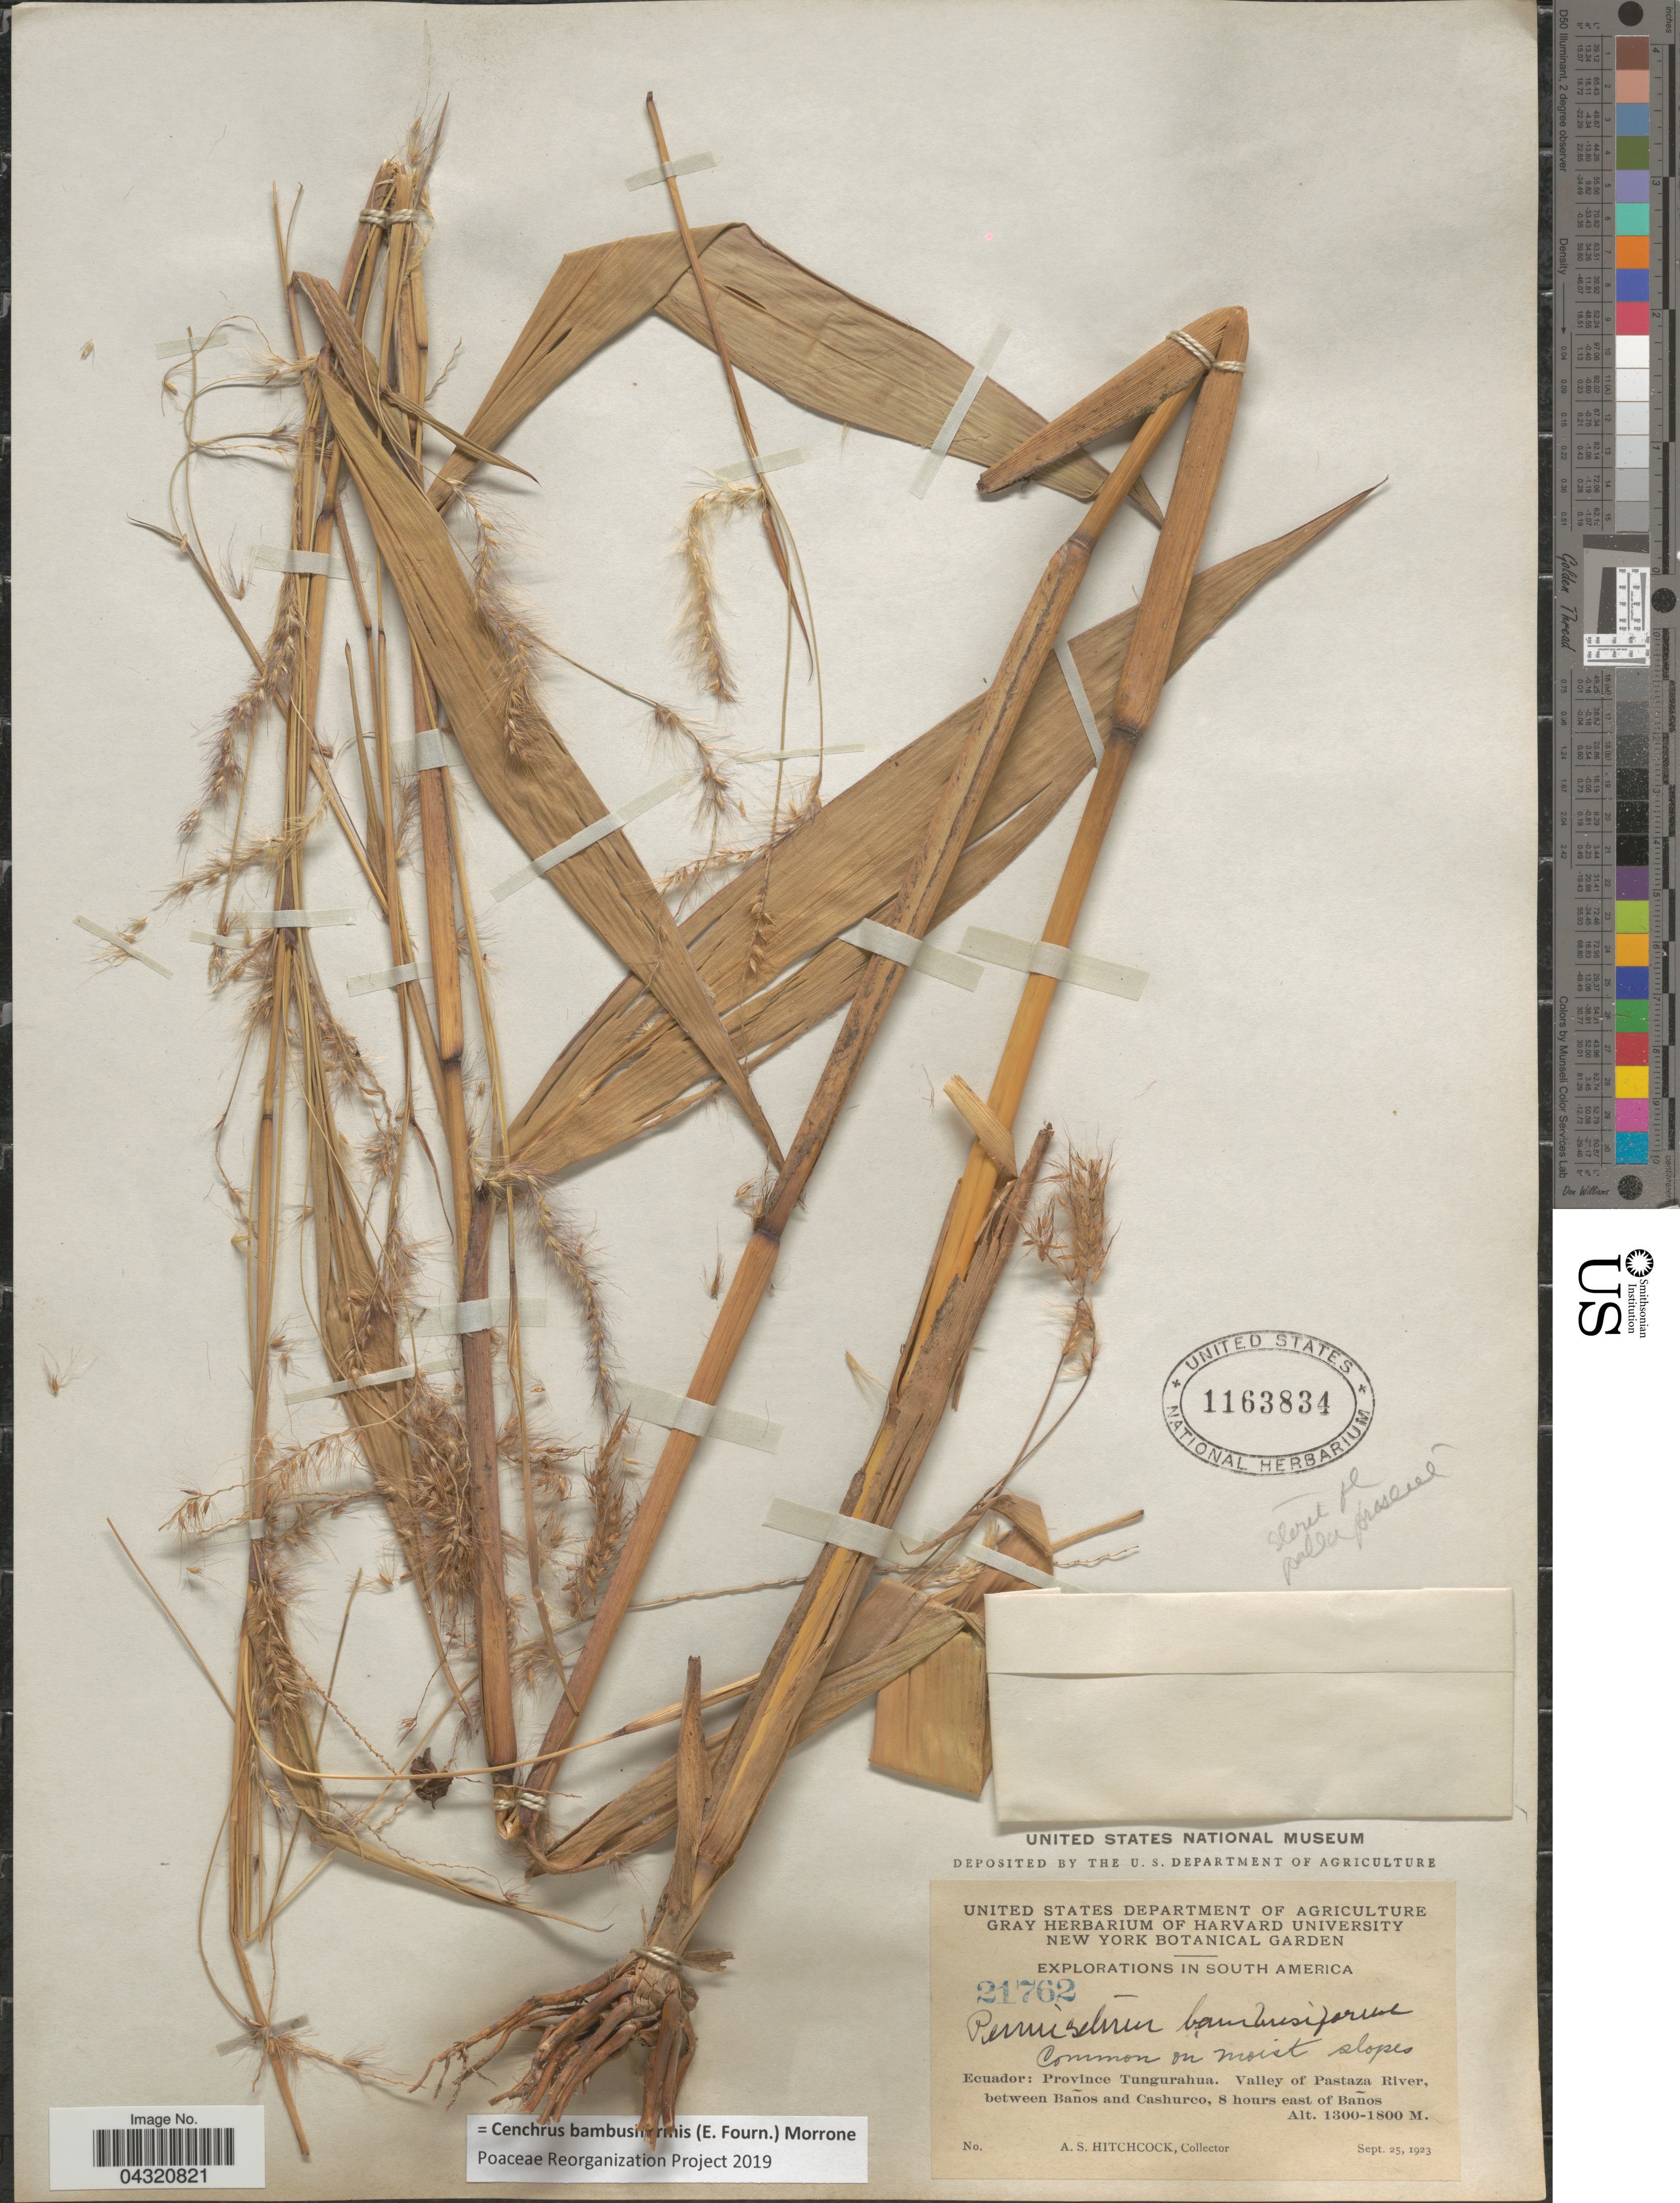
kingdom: Plantae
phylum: Tracheophyta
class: Liliopsida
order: Poales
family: Poaceae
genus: Cenchrus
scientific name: Cenchrus bambusiformis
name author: (E. Fourn.) Morrone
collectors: A. S. Hitchcock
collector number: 21762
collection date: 1923-09-25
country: Ecuador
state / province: Tungurahua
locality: Explorations in South America. Valley of Pastaza River, between Baños and Cashurco, 8 hours east of Baños.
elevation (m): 1300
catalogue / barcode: US 1163834